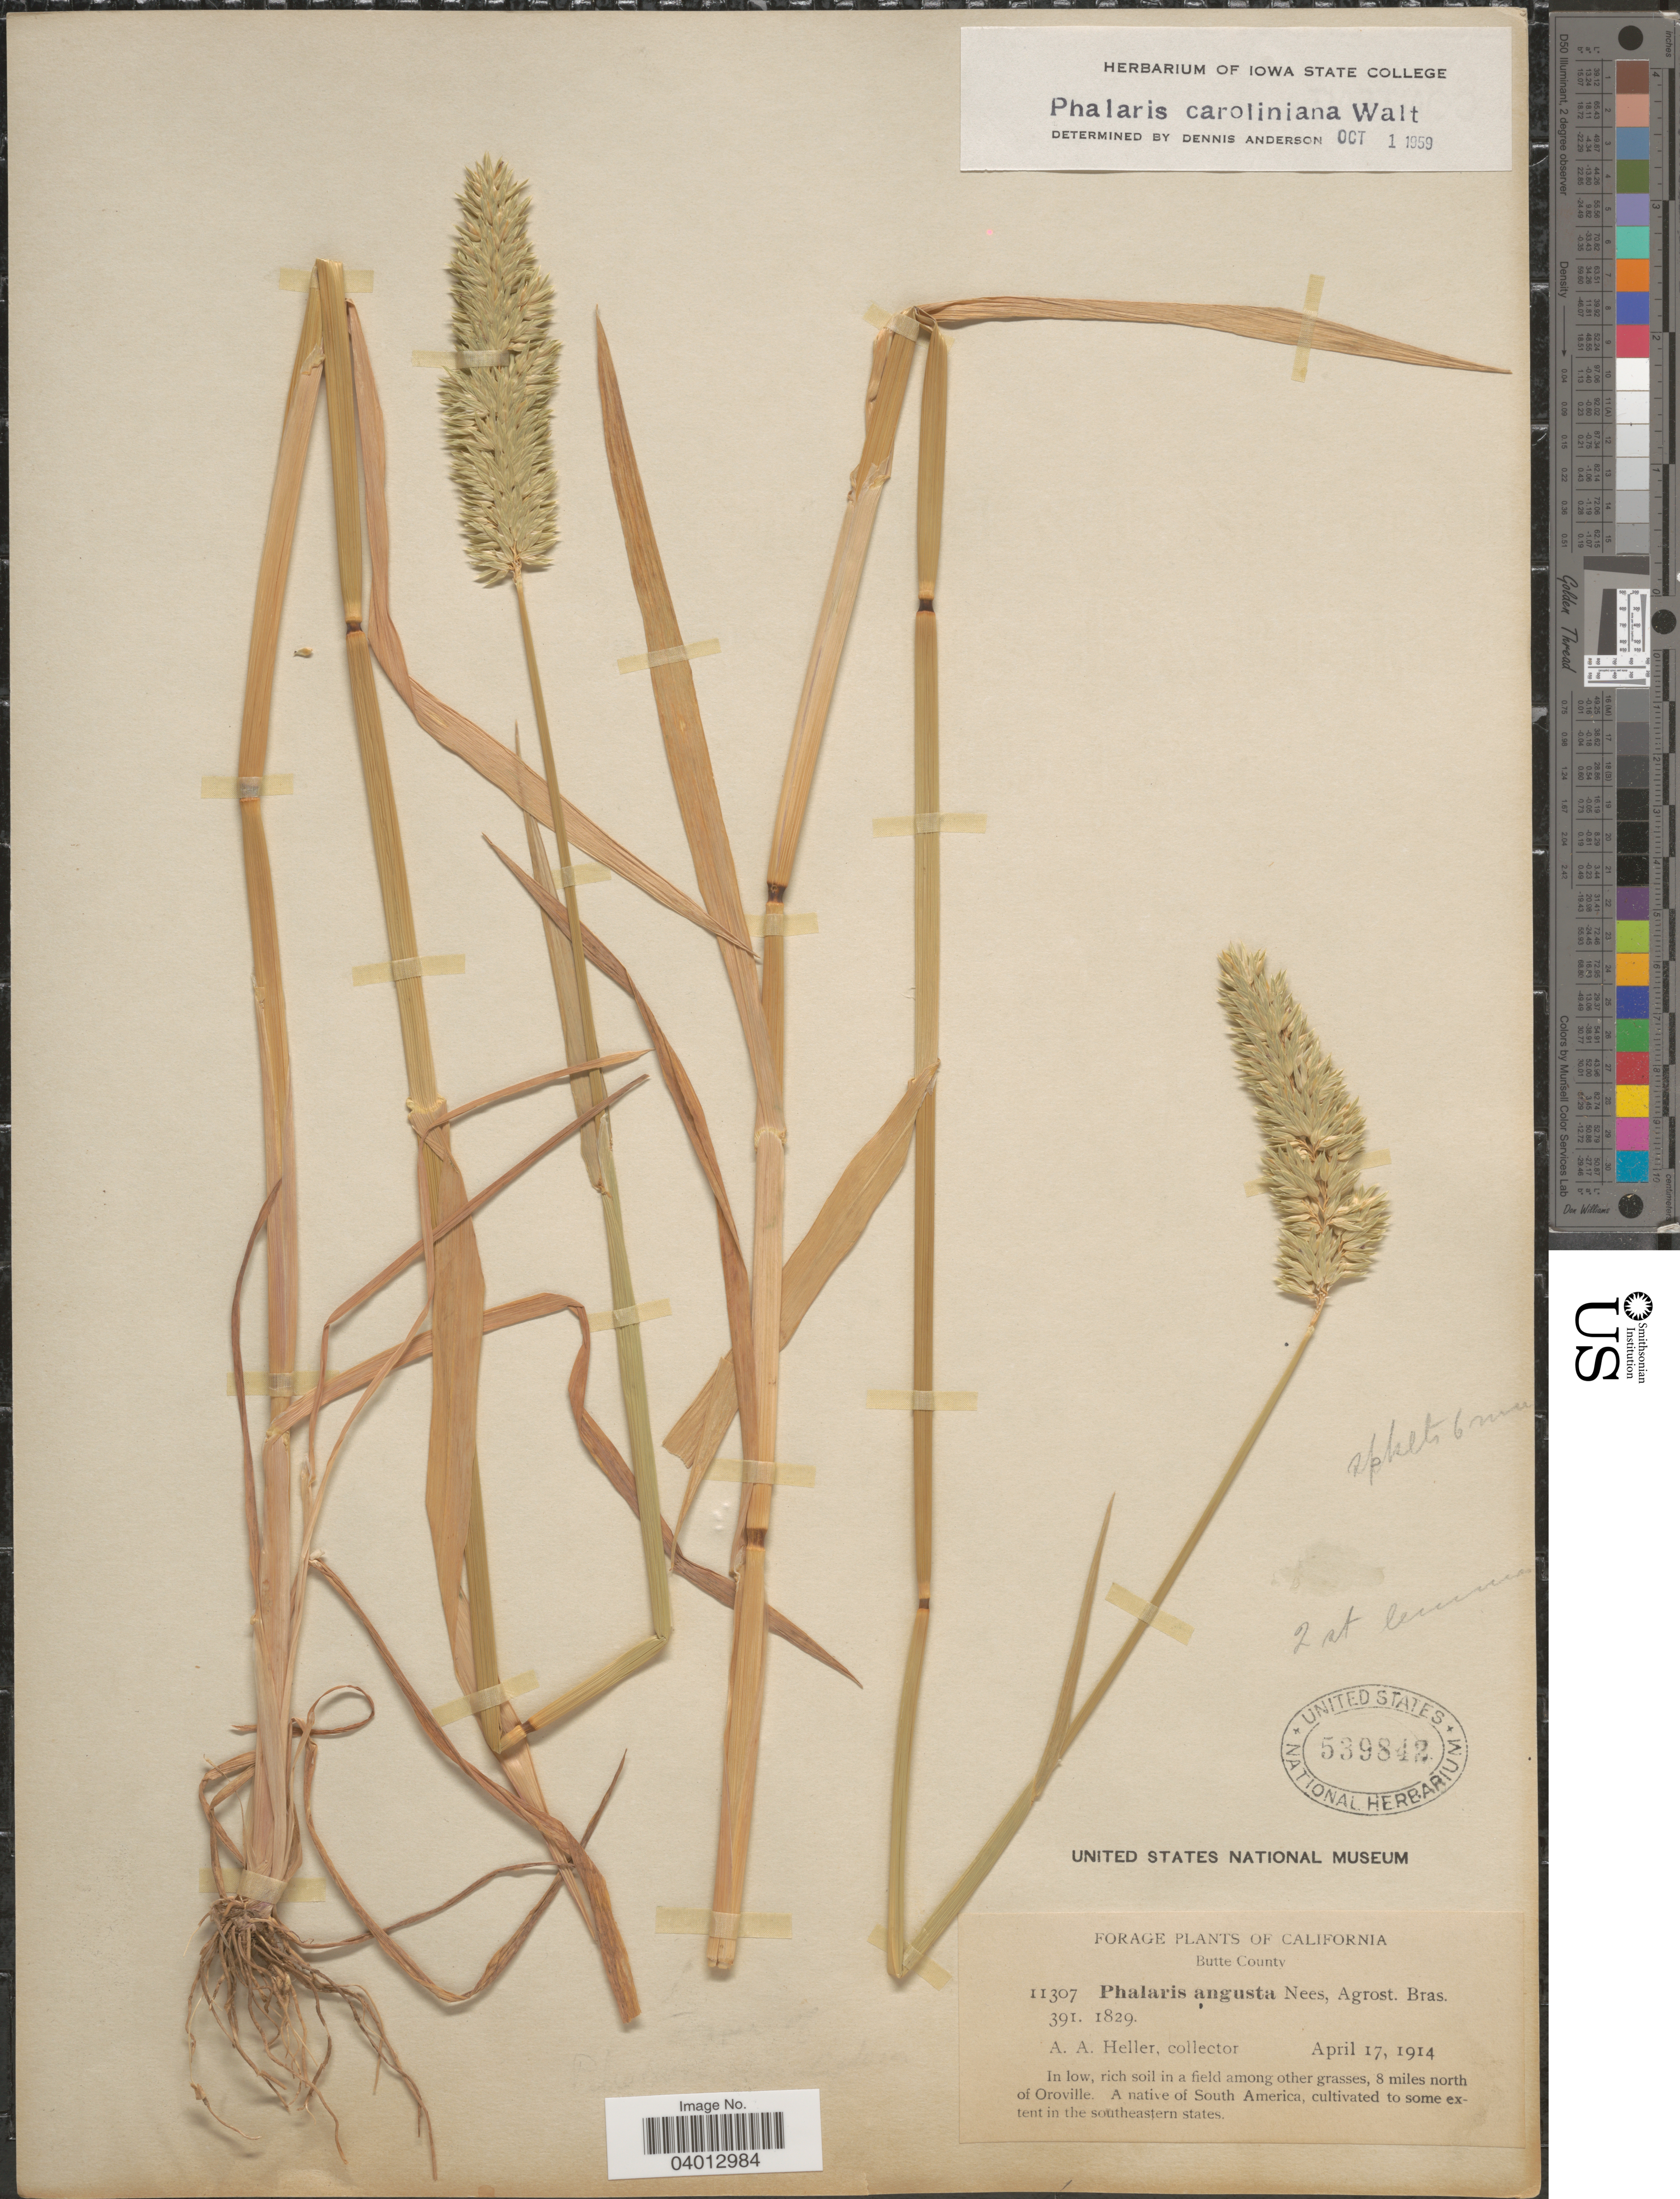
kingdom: Plantae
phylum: Tracheophyta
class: Liliopsida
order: Poales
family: Poaceae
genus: Phalaris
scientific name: Phalaris caroliniana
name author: Walter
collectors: A. A. Heller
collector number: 11307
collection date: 1914-04-17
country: United States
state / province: California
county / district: Butte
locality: Butte County. In low, rich soil in a field among other grasses, 8 miles north of Oroville.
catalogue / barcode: US 539842